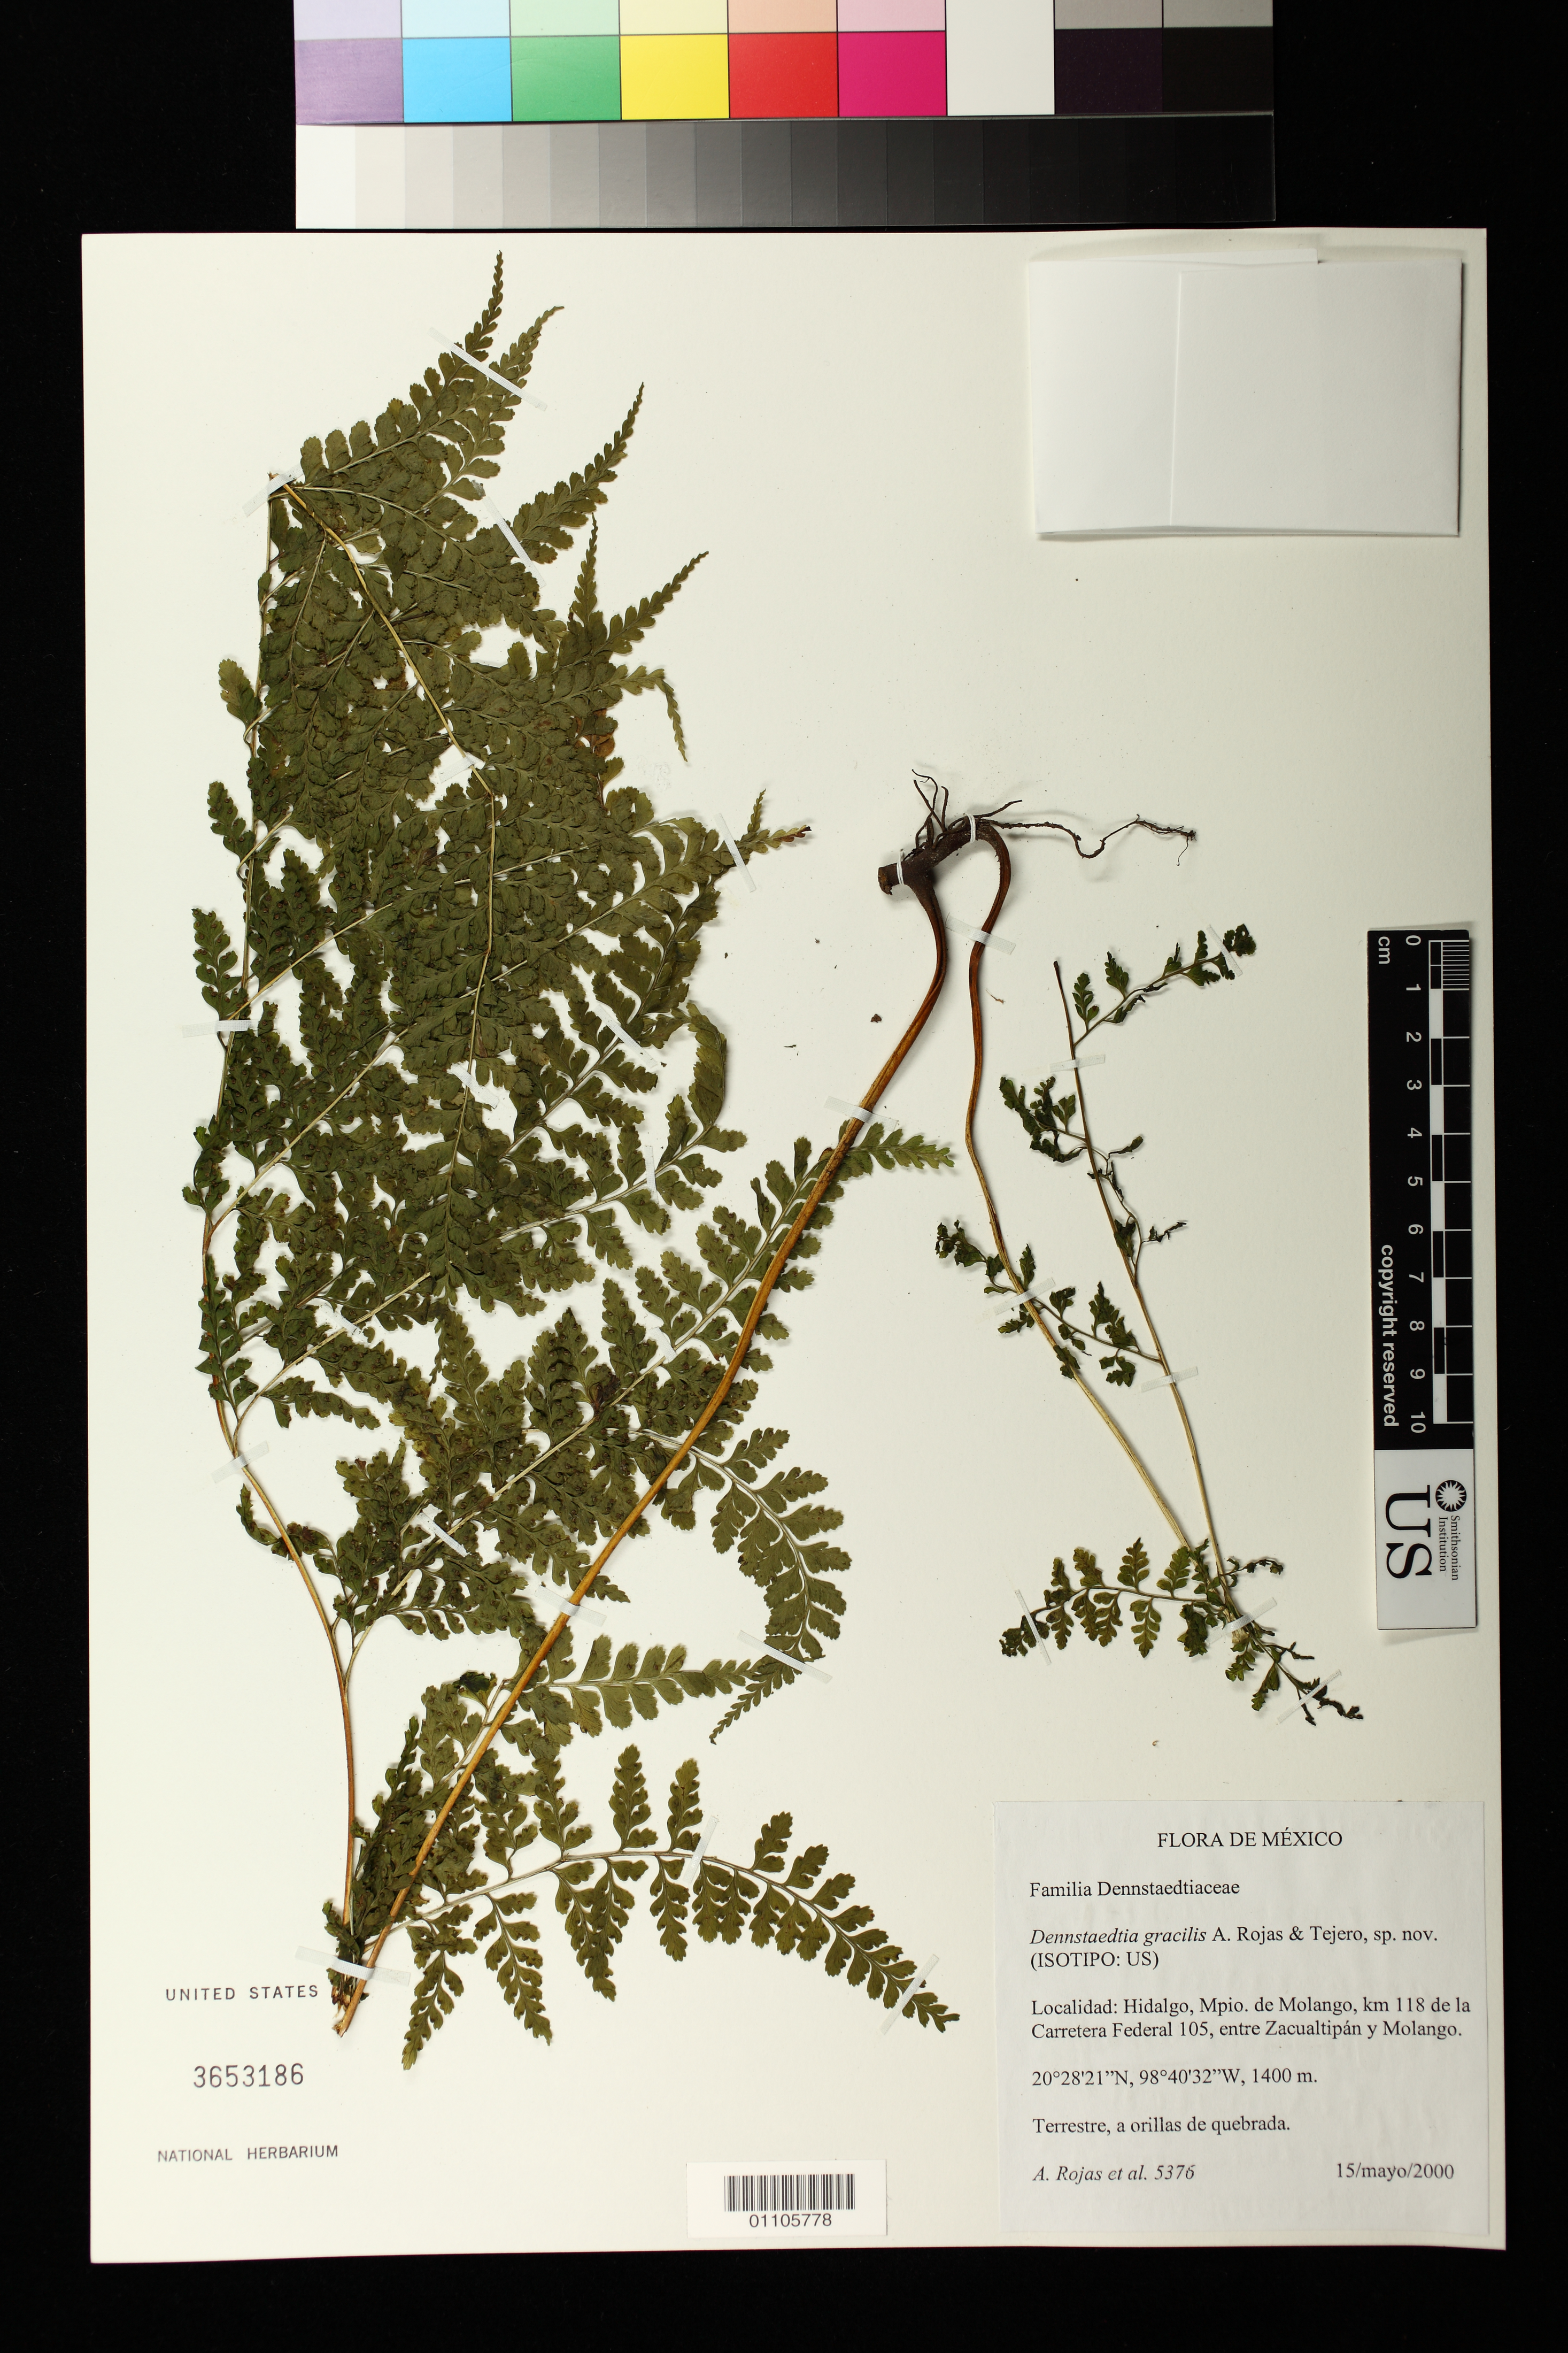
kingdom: Plantae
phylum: Tracheophyta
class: Polypodiopsida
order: Polypodiales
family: Dennstaedtiaceae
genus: Dennstaedtia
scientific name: Dennstaedtia gracilis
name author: A. Rojas & Tejero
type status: Isotype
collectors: A. Rojas et al.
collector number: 5376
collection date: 2000-05-15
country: Mexico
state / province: Hidalgo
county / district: Molango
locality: Mpio. de Molango, km 118 de la Carretera Federal 105, entre Zacualtipán 7 Molango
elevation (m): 1400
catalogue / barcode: US 3653186